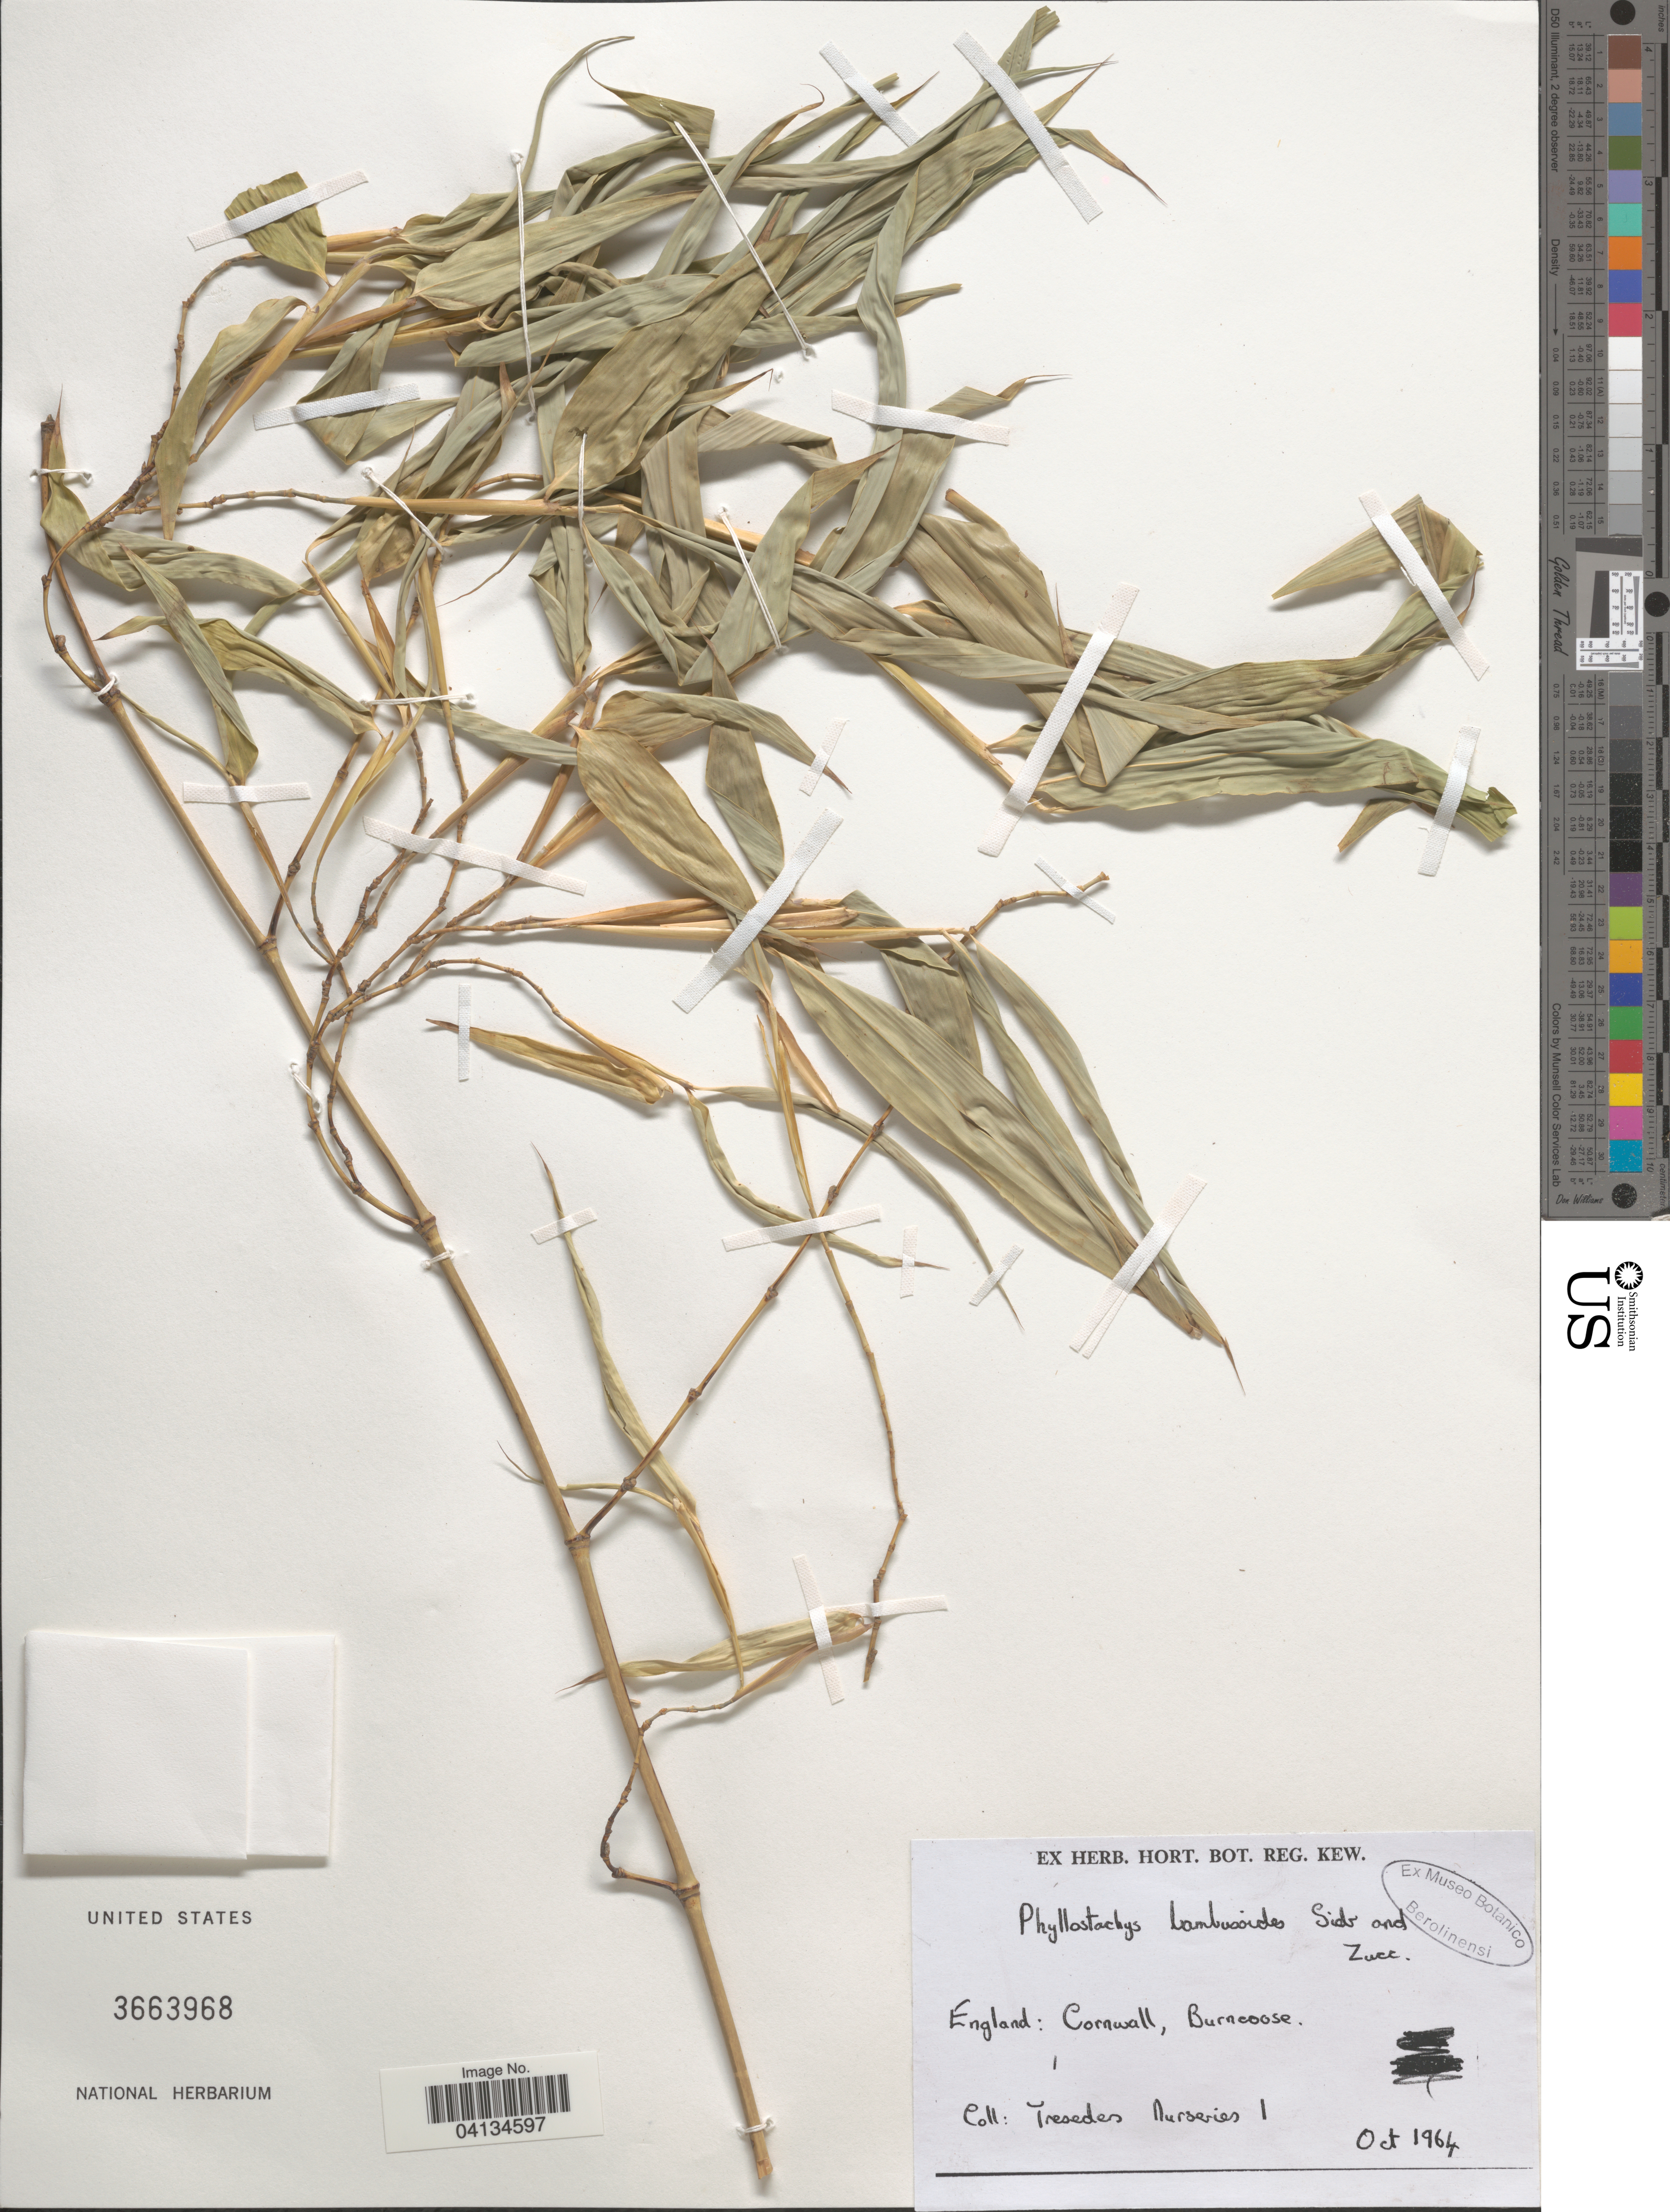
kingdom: Plantae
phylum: Tracheophyta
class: Liliopsida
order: Poales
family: Poaceae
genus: Phyllostachys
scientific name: Phyllostachys reticulata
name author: (Rupr.) K. Koch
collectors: Tresedes Nurseries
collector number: I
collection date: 1964-10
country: United Kingdom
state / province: England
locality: Cornwall, Burncoose.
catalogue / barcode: US 3663968